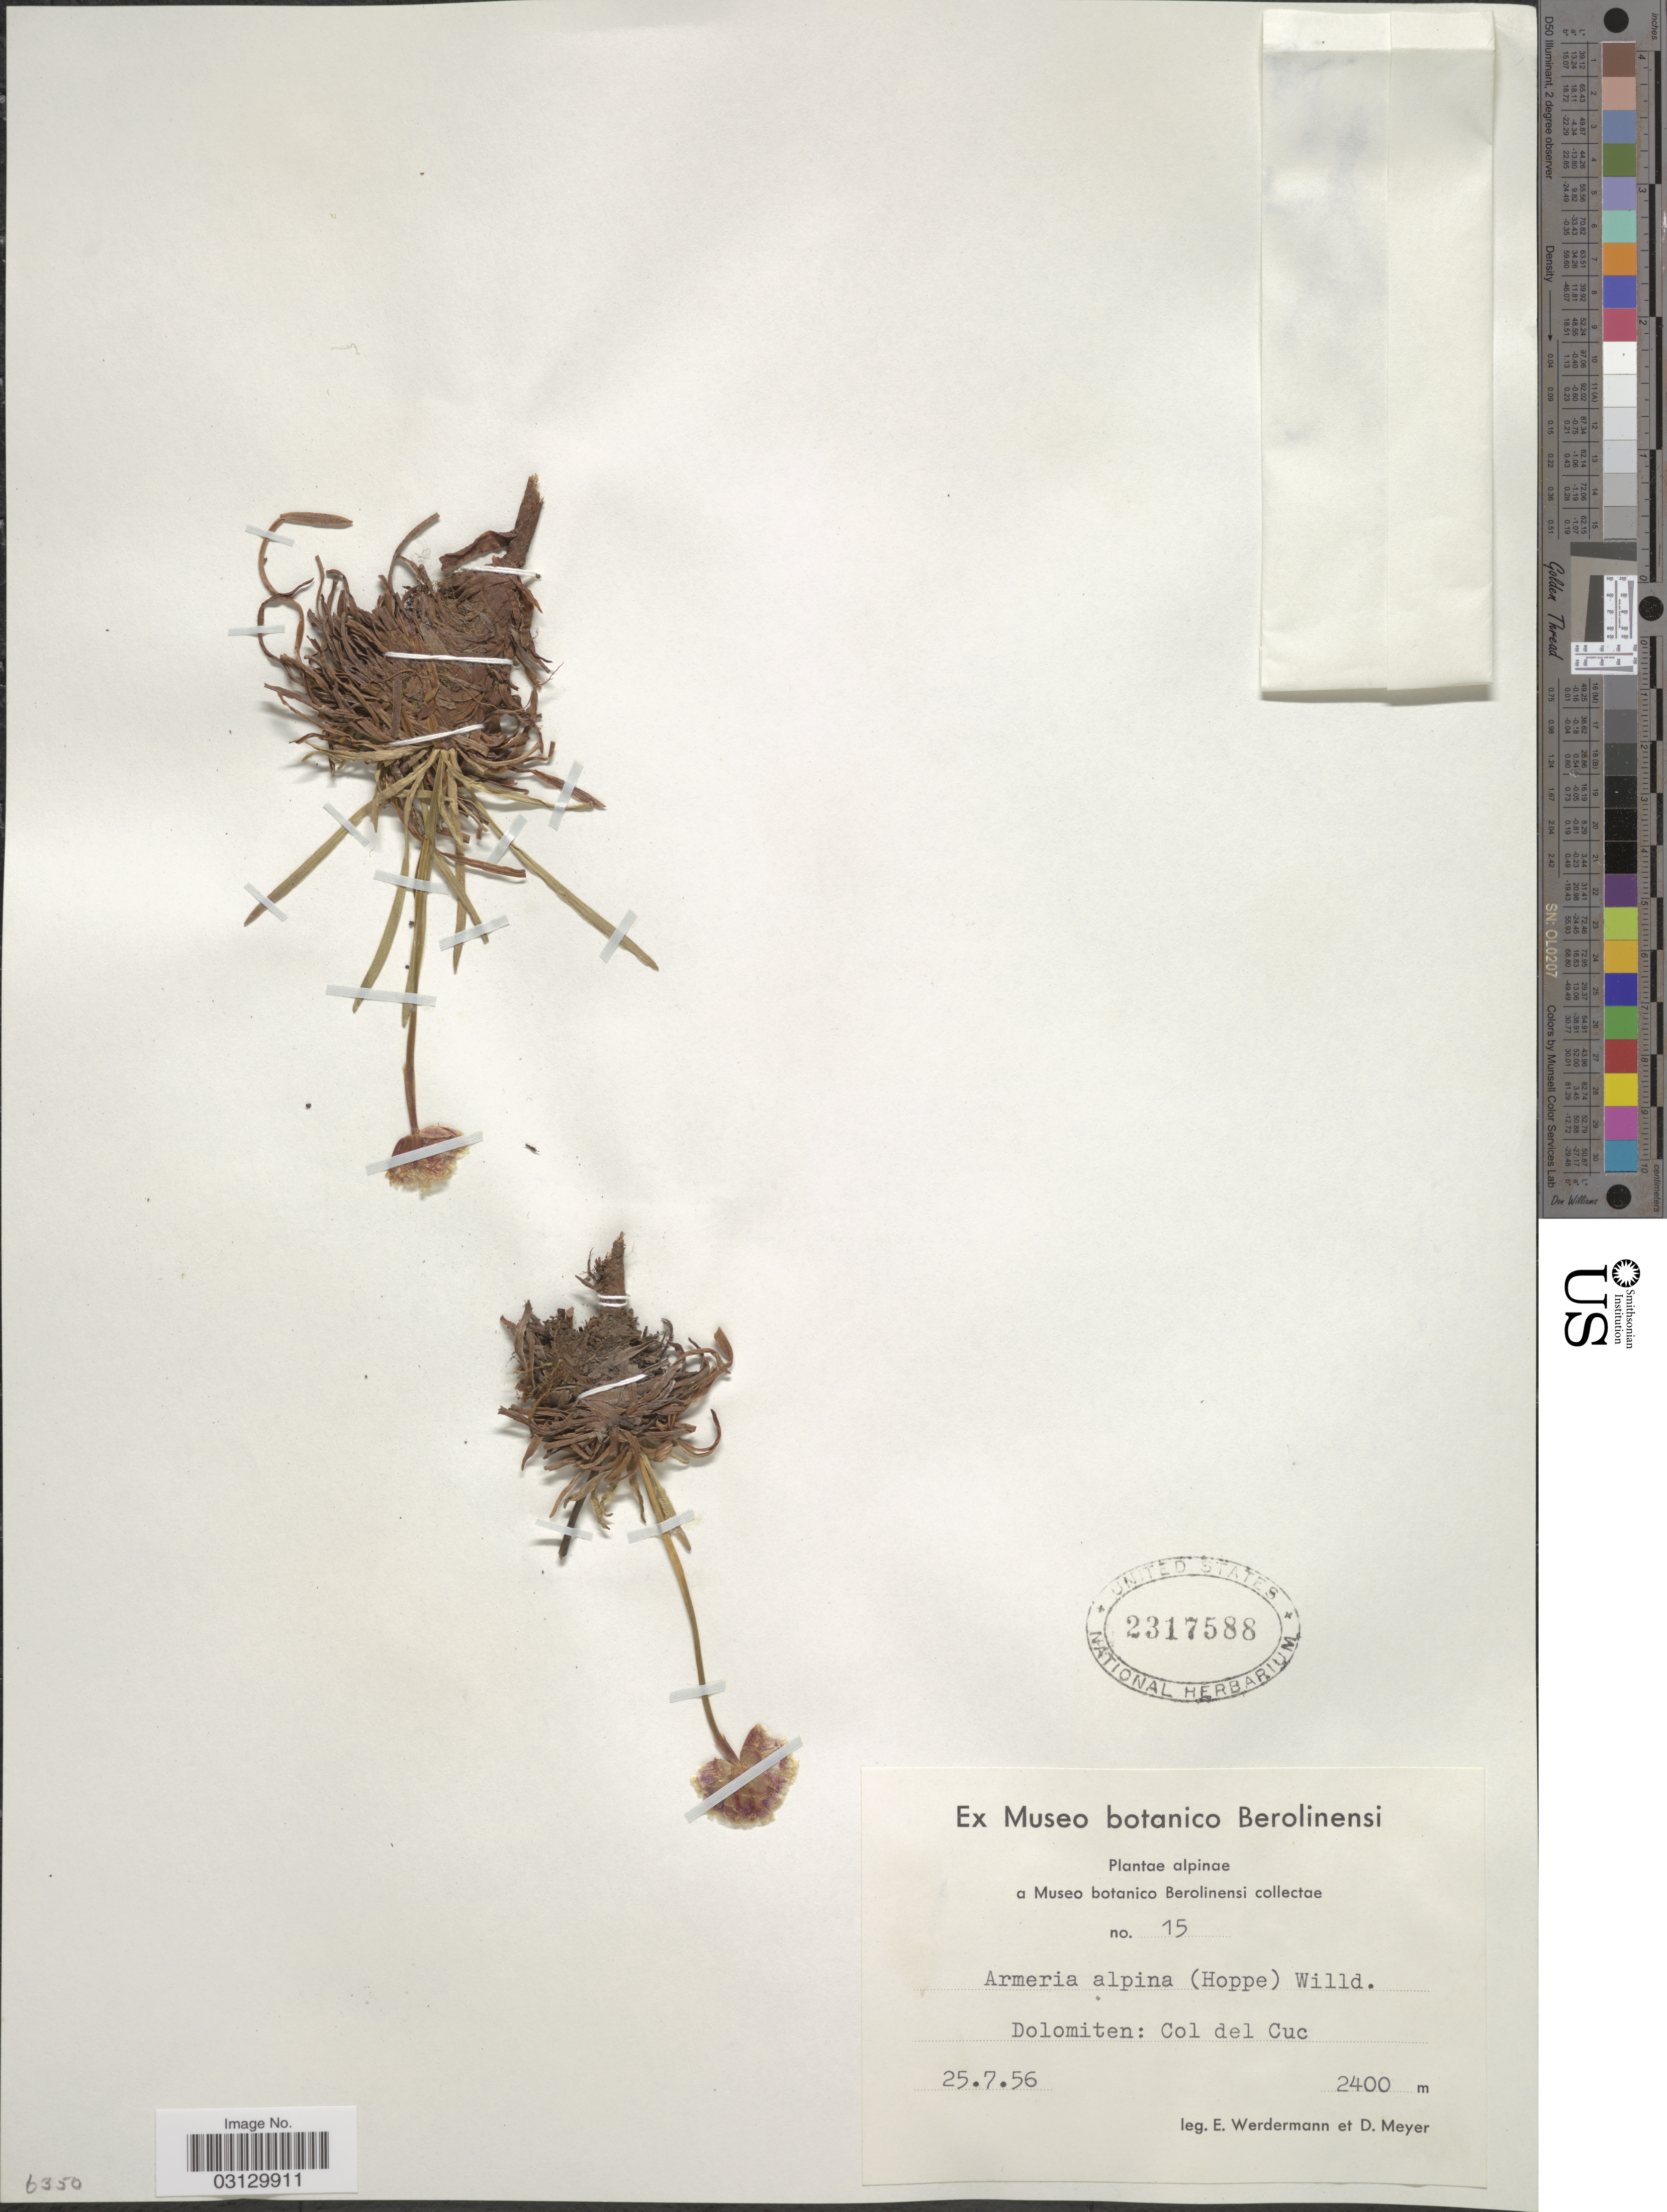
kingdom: Plantae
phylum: Tracheophyta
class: Magnoliopsida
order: Caryophyllales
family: Plumbaginaceae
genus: Armeria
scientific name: Armeria maritima subsp. alpina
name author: (Willd.) P. Silva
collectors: E. Werdermann & D. Meyer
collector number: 15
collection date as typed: Transcribed d/m/y: 25/7/56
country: Italy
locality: Dolomiten: Col del Cuc.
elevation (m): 2400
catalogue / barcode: US 2317588